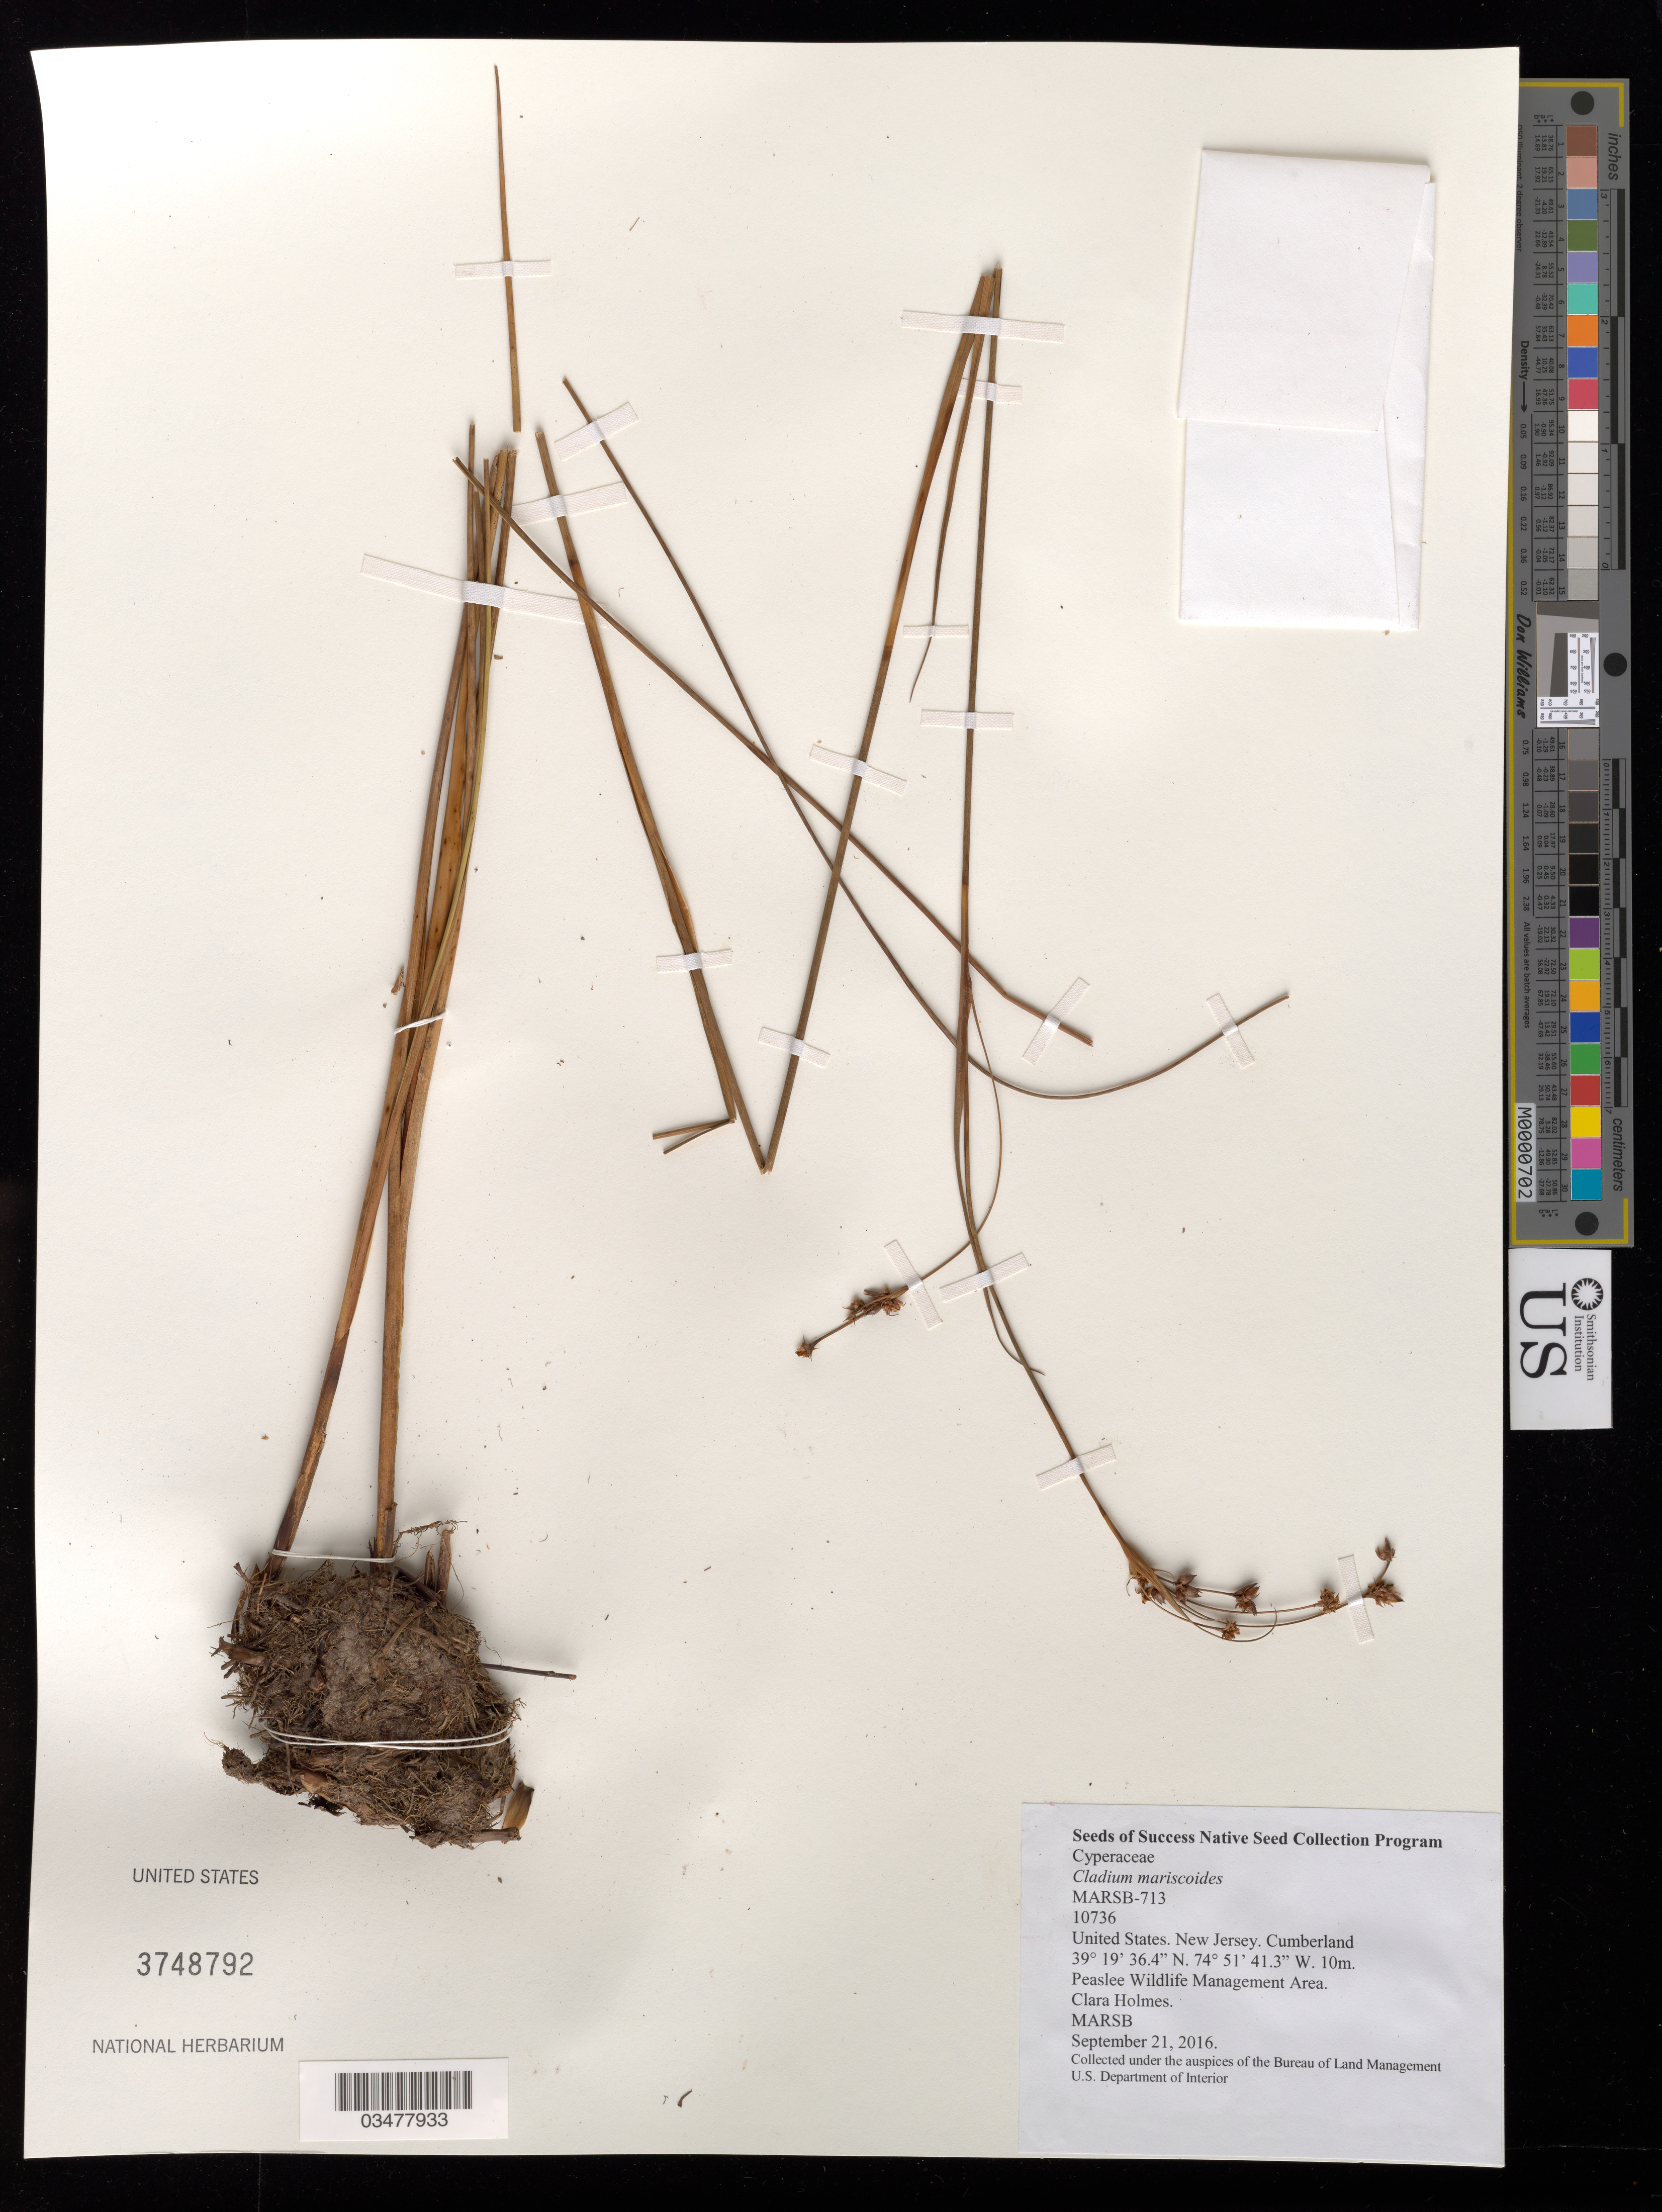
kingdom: Plantae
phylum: Tracheophyta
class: Liliopsida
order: Poales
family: Cyperaceae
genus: Cladium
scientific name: Cladium mariscoides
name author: (Muhl.) Torr.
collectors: C. Holmes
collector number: MARSB-713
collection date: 2016-09-21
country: United States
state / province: New Jersey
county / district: Cumberland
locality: Peaslee Wildlife Management Area, 1st ave/Route 49 pond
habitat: Mixed Hardwood swamp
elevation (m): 10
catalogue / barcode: US 3748792